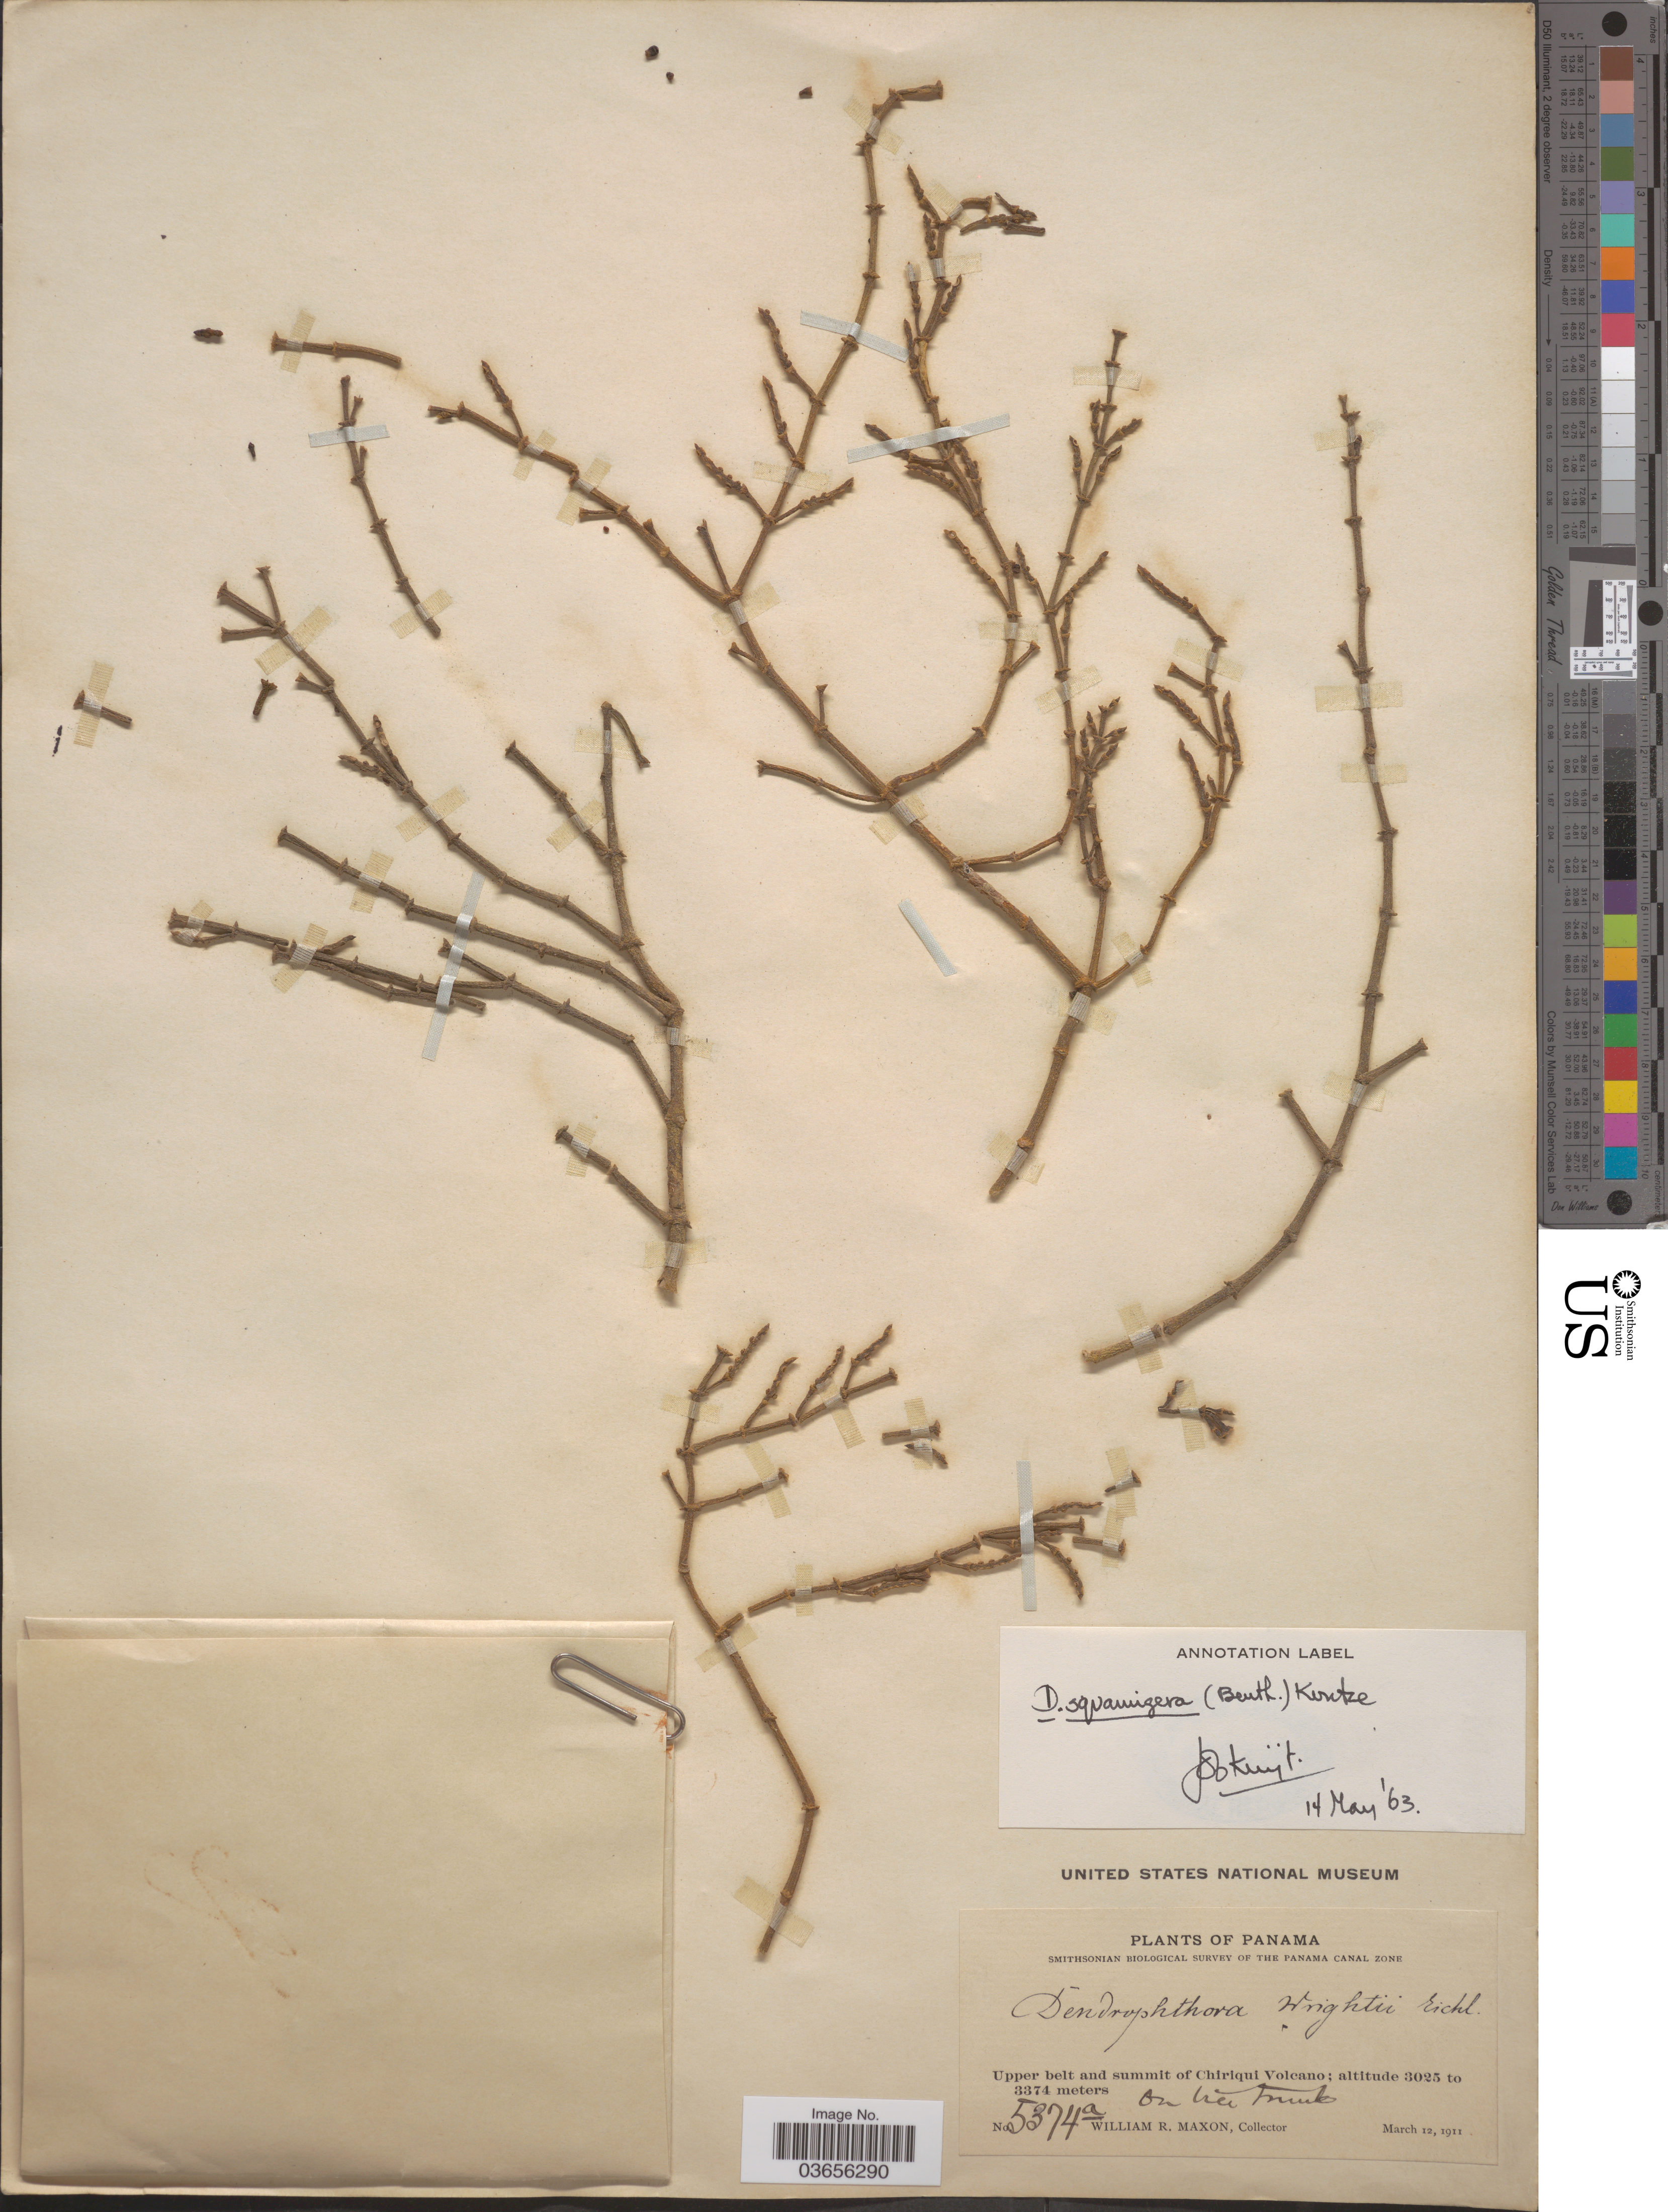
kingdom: Plantae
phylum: Tracheophyta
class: Magnoliopsida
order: Santalales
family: Viscaceae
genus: Dendrophthora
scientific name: Dendrophthora squamigera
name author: (Benth.) Kuntze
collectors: W. R. Maxon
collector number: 5374a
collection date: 1911-03-12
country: Panama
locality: Upper belt and summit of Chiriqui Volcano.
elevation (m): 3025